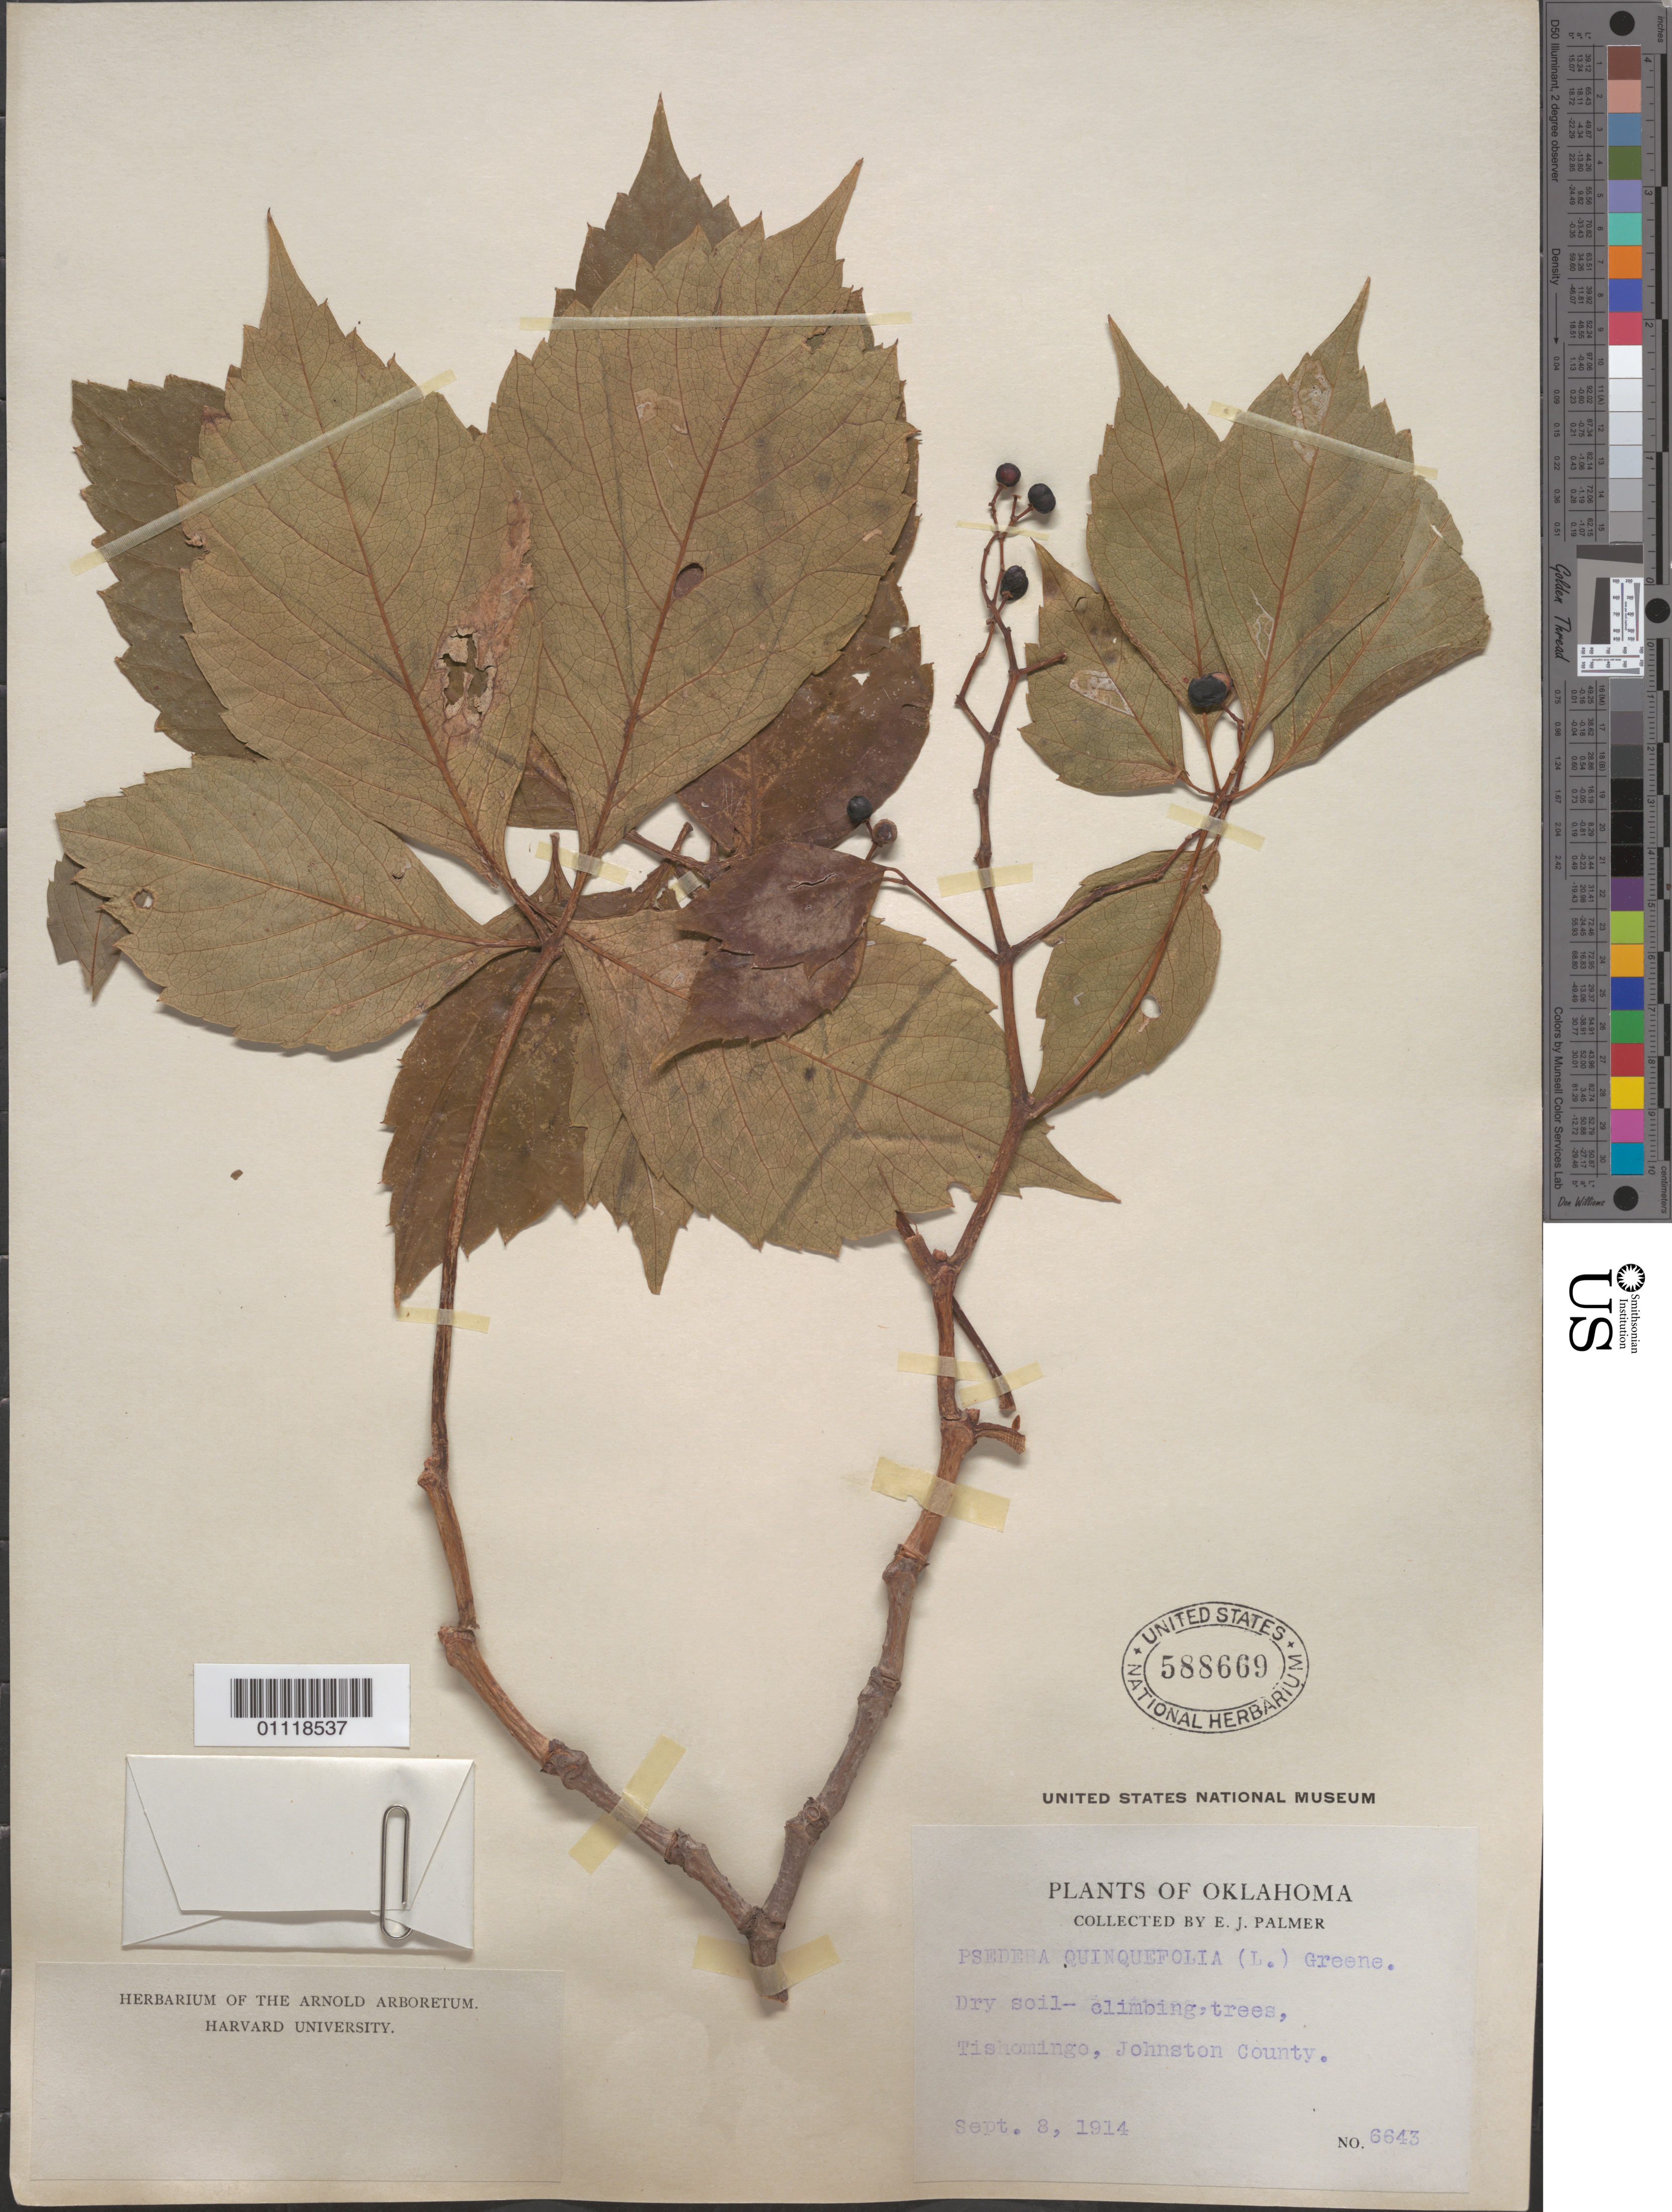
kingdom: Plantae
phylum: Tracheophyta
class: Magnoliopsida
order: Vitales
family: Vitaceae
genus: Parthenocissus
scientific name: Parthenocissus quinquefolia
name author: (L.) Planch.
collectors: E. J. Palmer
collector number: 6643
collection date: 1914-09-08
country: United States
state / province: Oklahoma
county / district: Johnston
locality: Tishomingo.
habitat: Dry soil - climbing, trees.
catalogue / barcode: US 588669